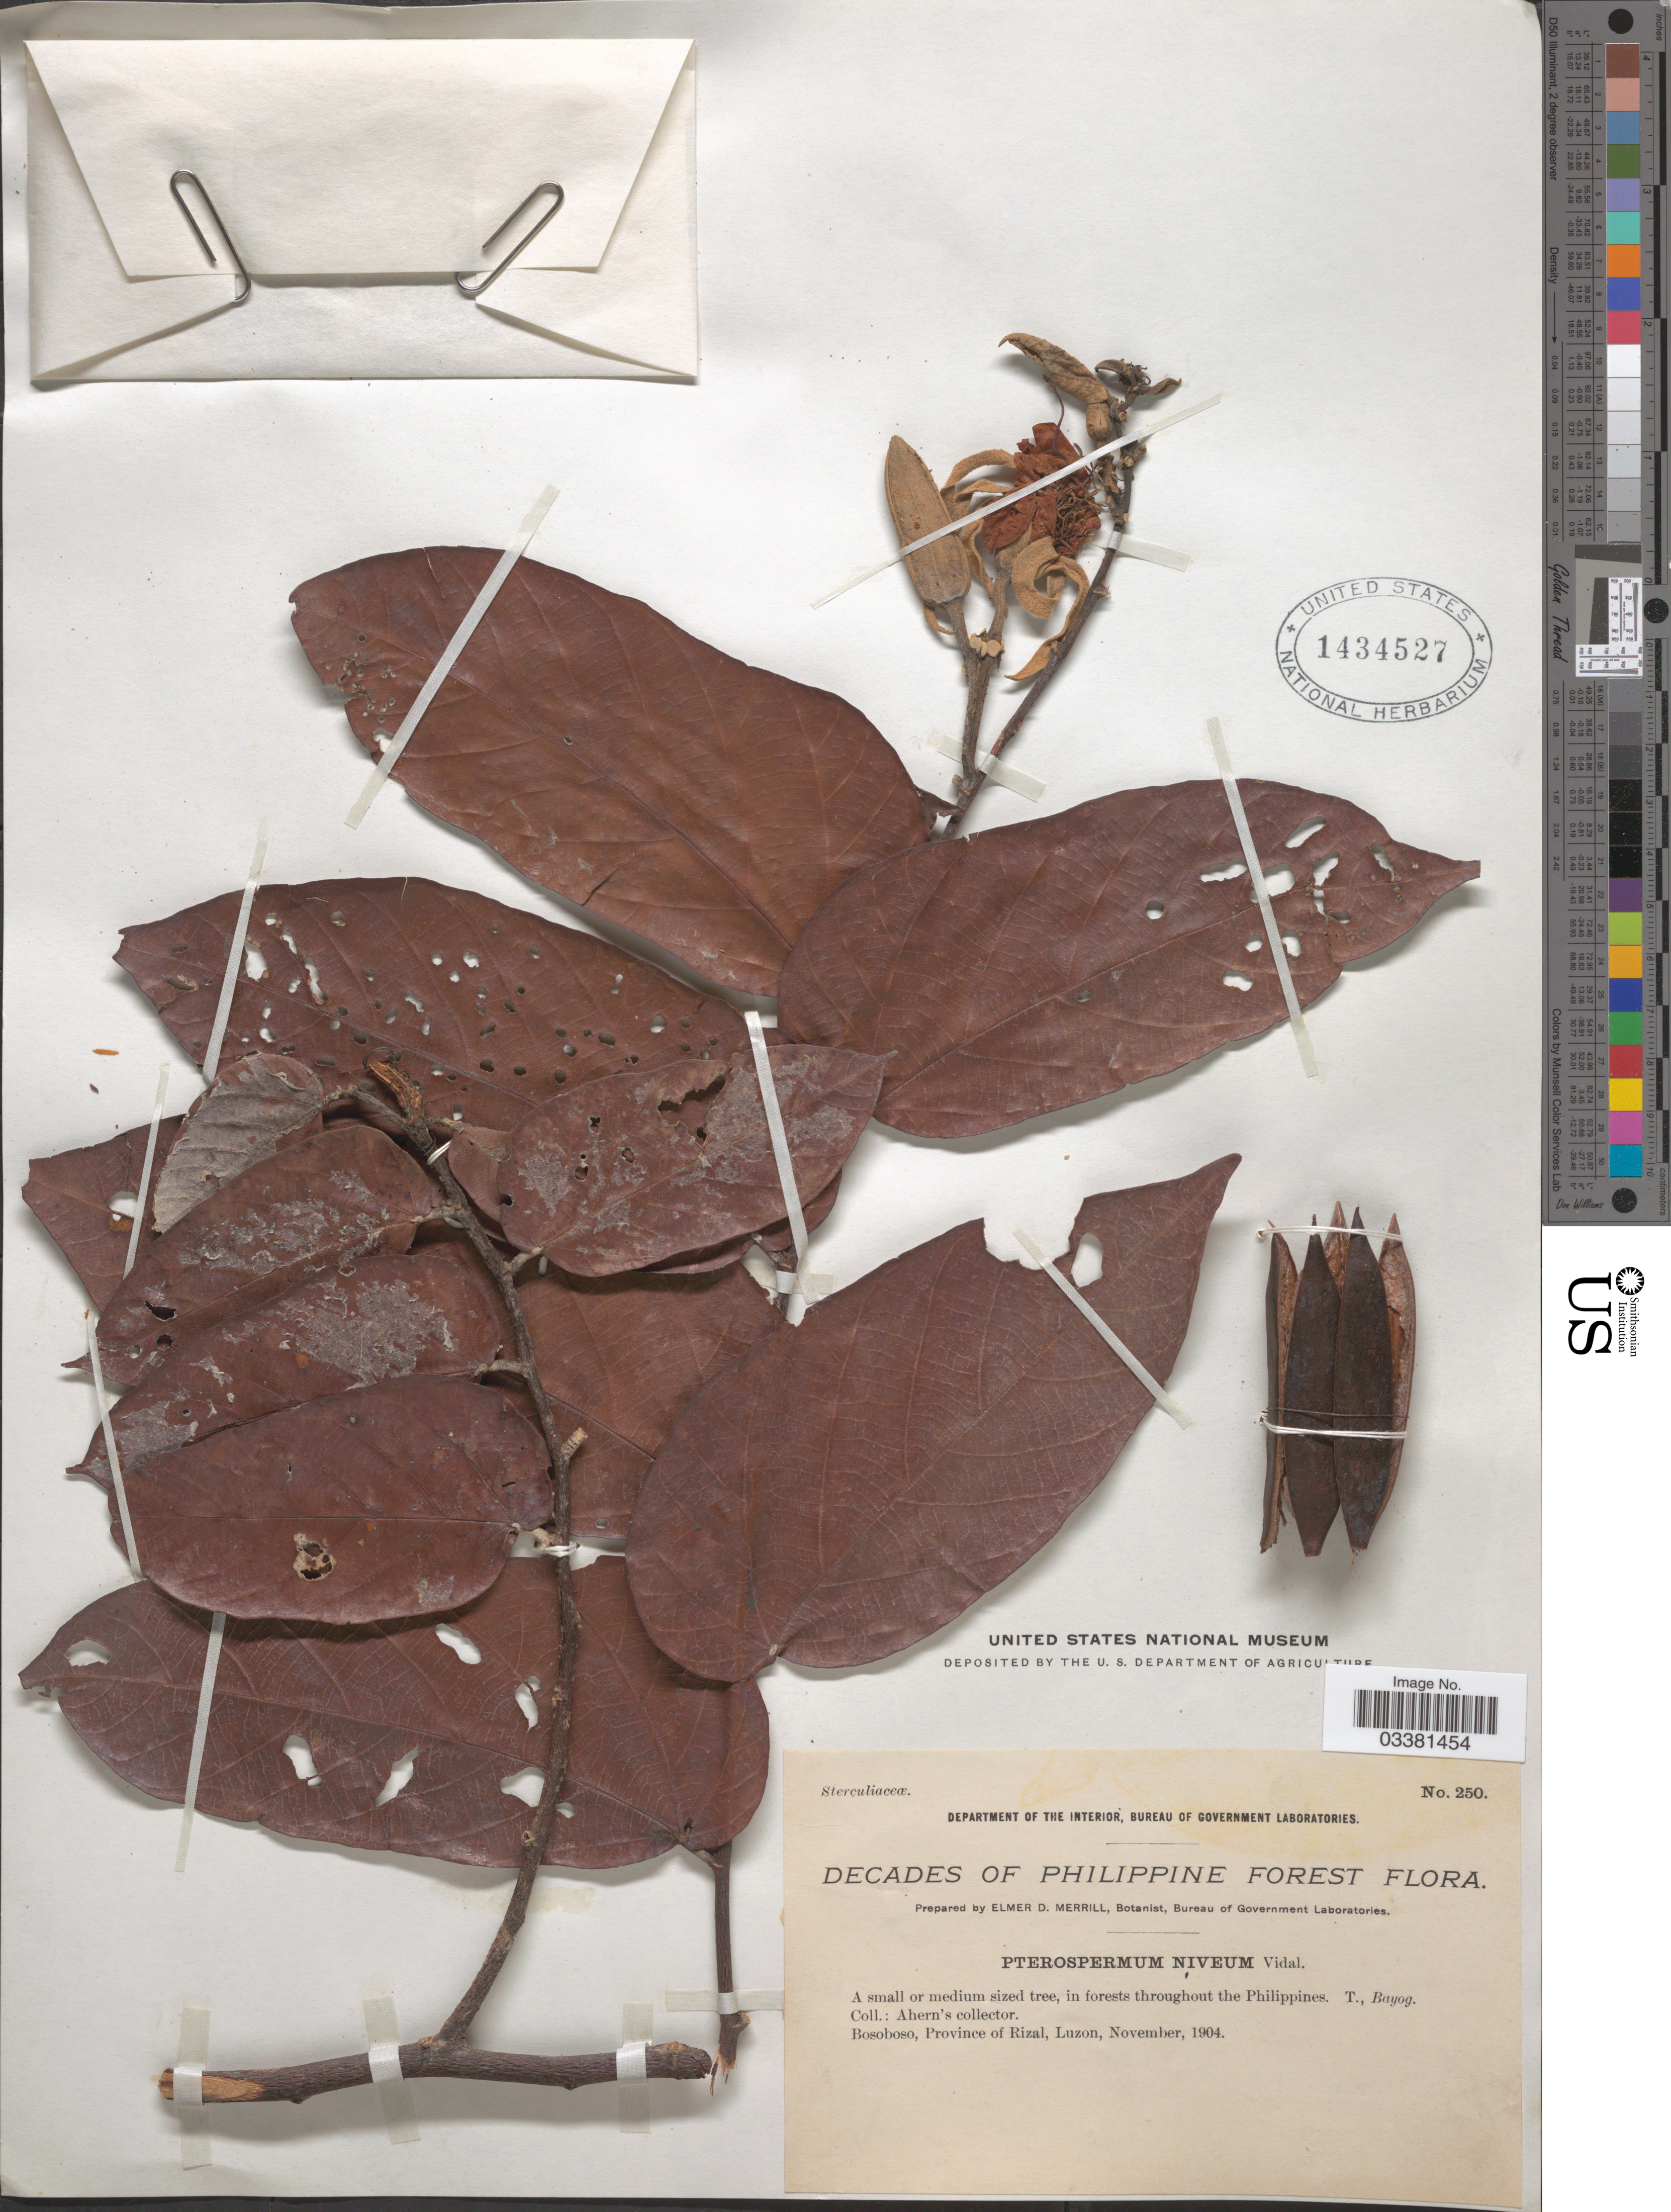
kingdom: Plantae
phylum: Tracheophyta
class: Magnoliopsida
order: Malvales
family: Malvaceae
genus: Pterospermum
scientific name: Pterospermum niveum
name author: S. Vidal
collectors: Ahern's collector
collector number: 250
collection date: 1904-11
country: Philippines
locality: Bosoboso, Province of Rizal, Luzon.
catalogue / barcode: US 1434527